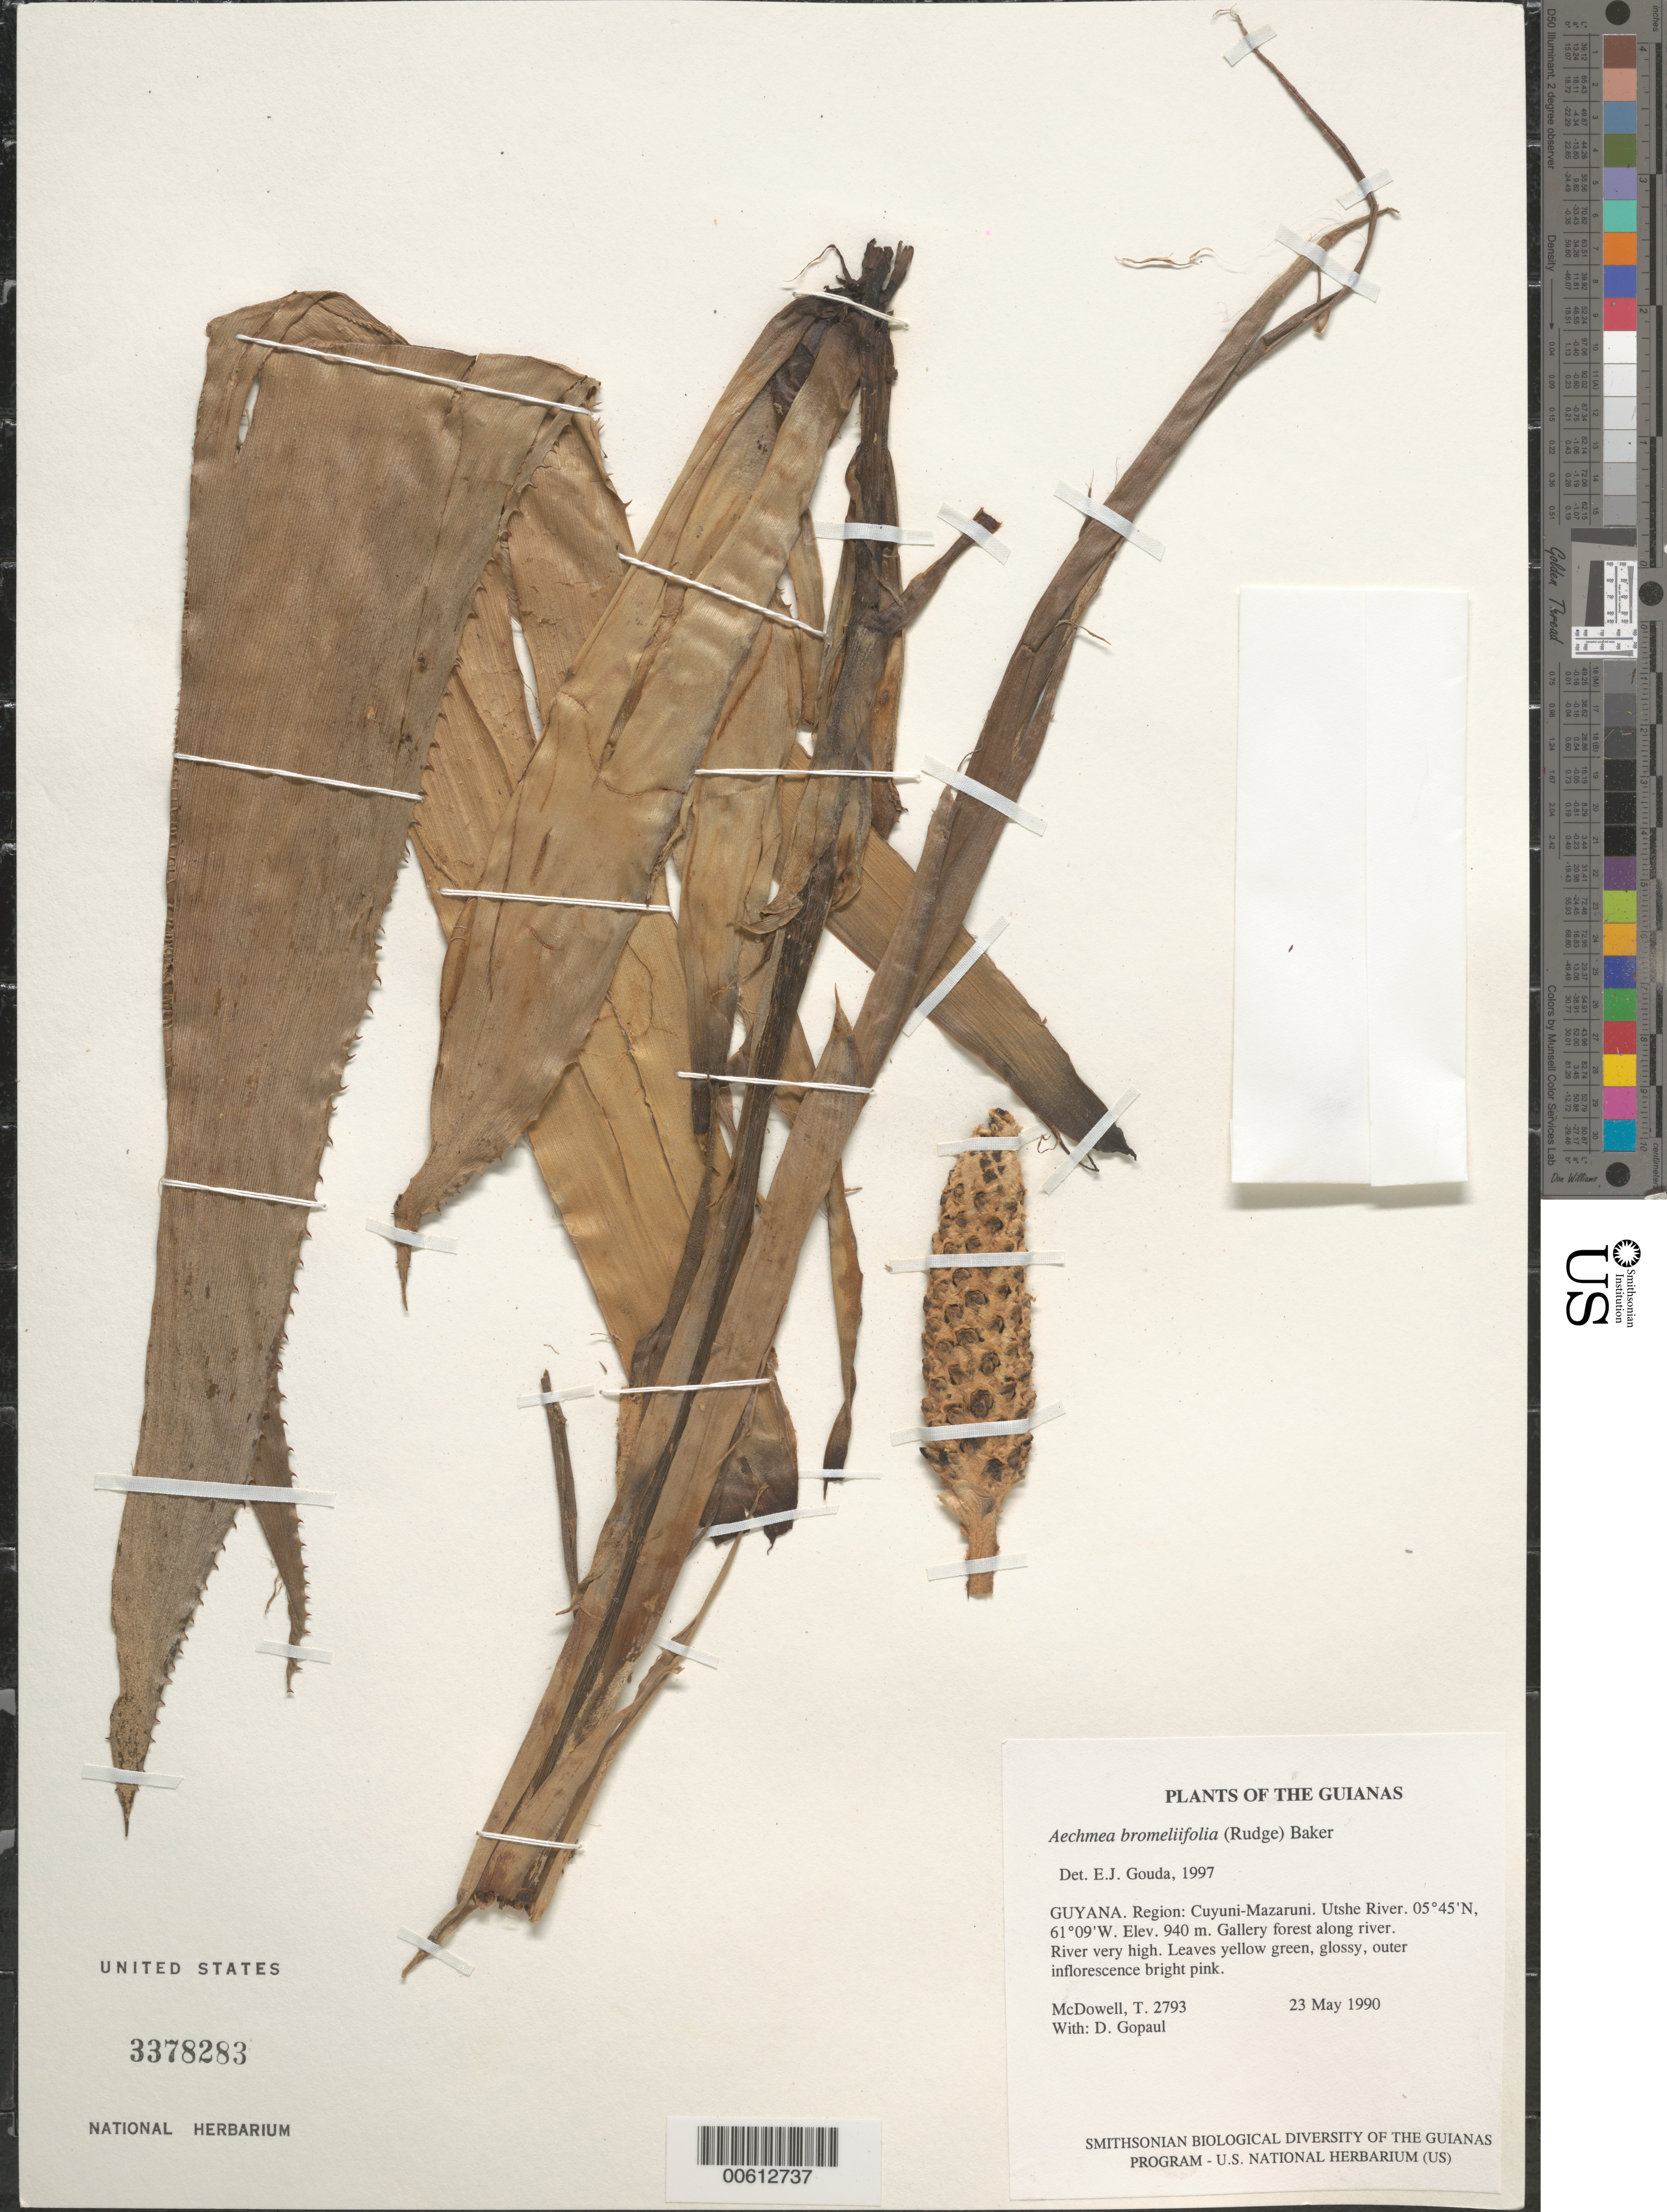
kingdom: Plantae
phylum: Tracheophyta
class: Liliopsida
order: Poales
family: Bromeliaceae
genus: Aechmea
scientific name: Aechmea bromeliifolia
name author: (Rudge) Baker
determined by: Gouda, E. J.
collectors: T. McDowell, D. Gopaul & Thompson, --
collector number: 2793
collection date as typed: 23 May 1990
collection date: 1990-05-23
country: Guyana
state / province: Cuyuni-Mazaruni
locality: Utshi River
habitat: Gallery forest along river. River very high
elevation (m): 940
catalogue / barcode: US 3378283